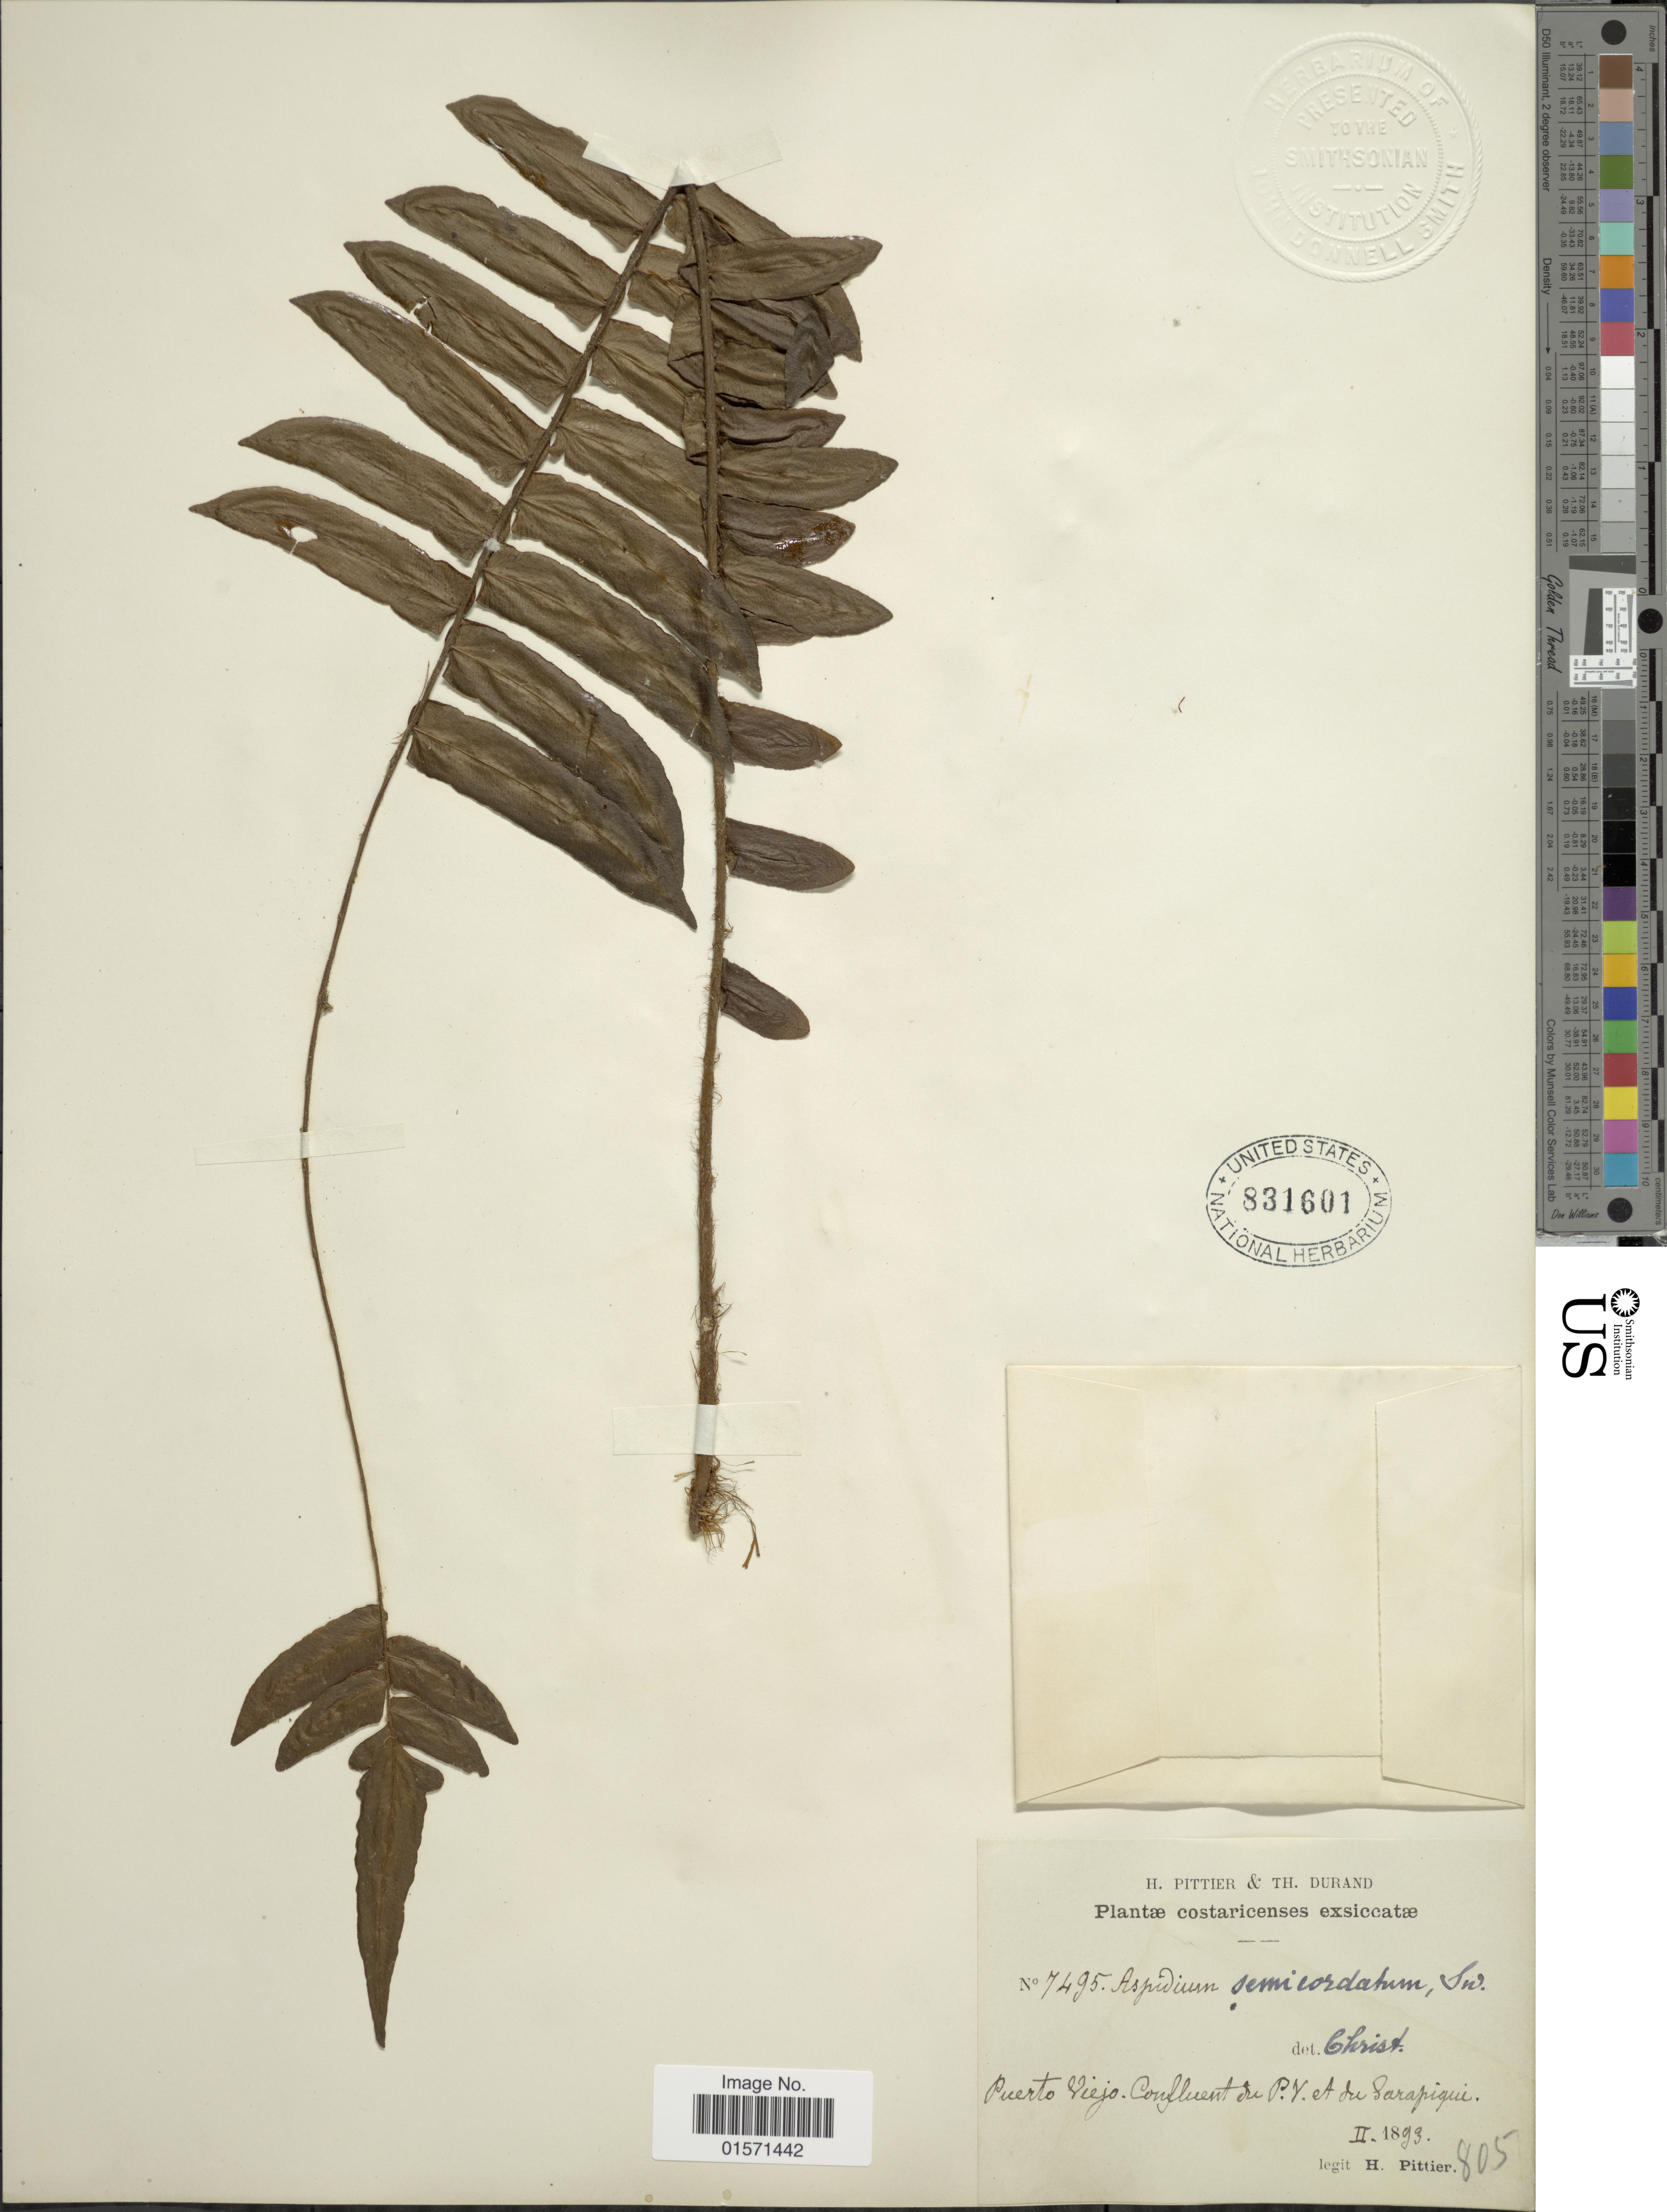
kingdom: Plantae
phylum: Tracheophyta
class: Polypodiopsida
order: Polypodiales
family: Lomariopsidaceae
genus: Cyclopeltis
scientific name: Cyclopeltis semicordata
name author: (Sw.) J. Sm.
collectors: H. F. Pittier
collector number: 7495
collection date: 1893-02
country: Costa Rica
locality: Puerto Viejo, Confluent de P. V. et de sarapiqui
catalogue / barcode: US 831601